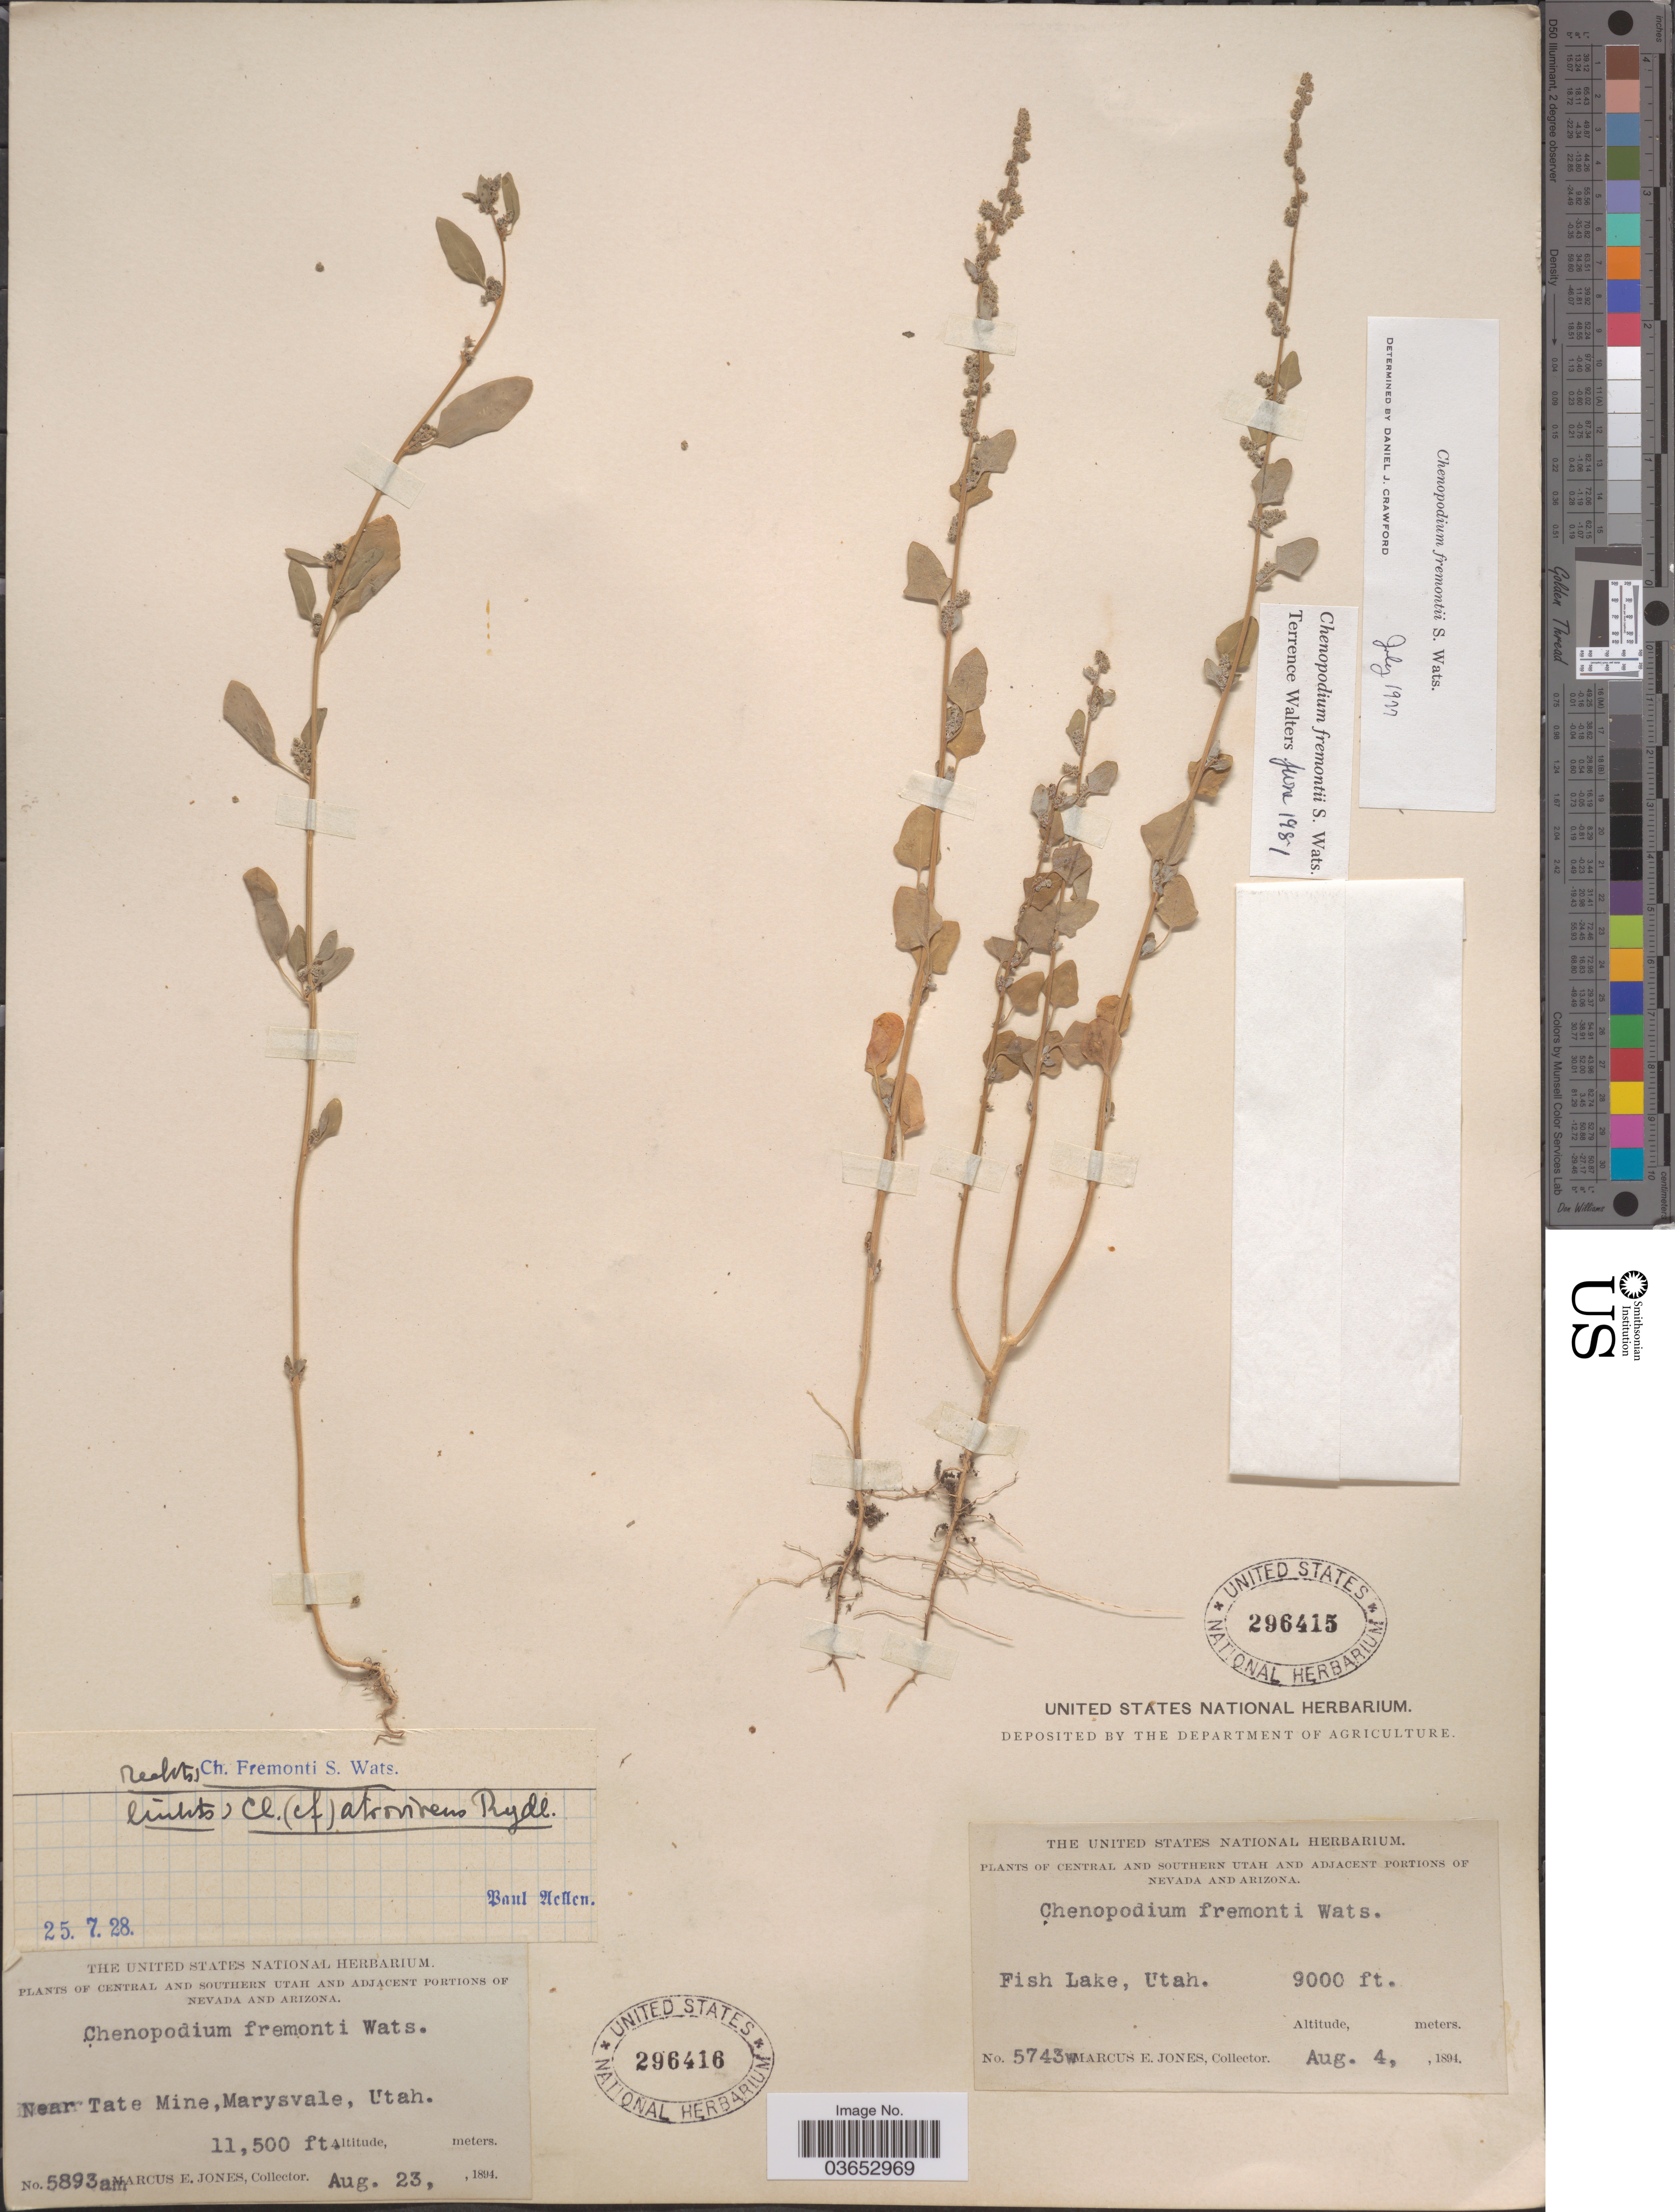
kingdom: Plantae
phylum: Tracheophyta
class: Magnoliopsida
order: Caryophyllales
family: Amaranthaceae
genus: Chenopodium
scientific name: Chenopodium fremontii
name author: S. Watson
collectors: M. E. Jones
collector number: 5893 am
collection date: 1894-08-23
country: United States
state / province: Arizona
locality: Central and Southern Utah. Near Tate Mine, Marysvale.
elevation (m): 3505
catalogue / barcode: US 296416-2